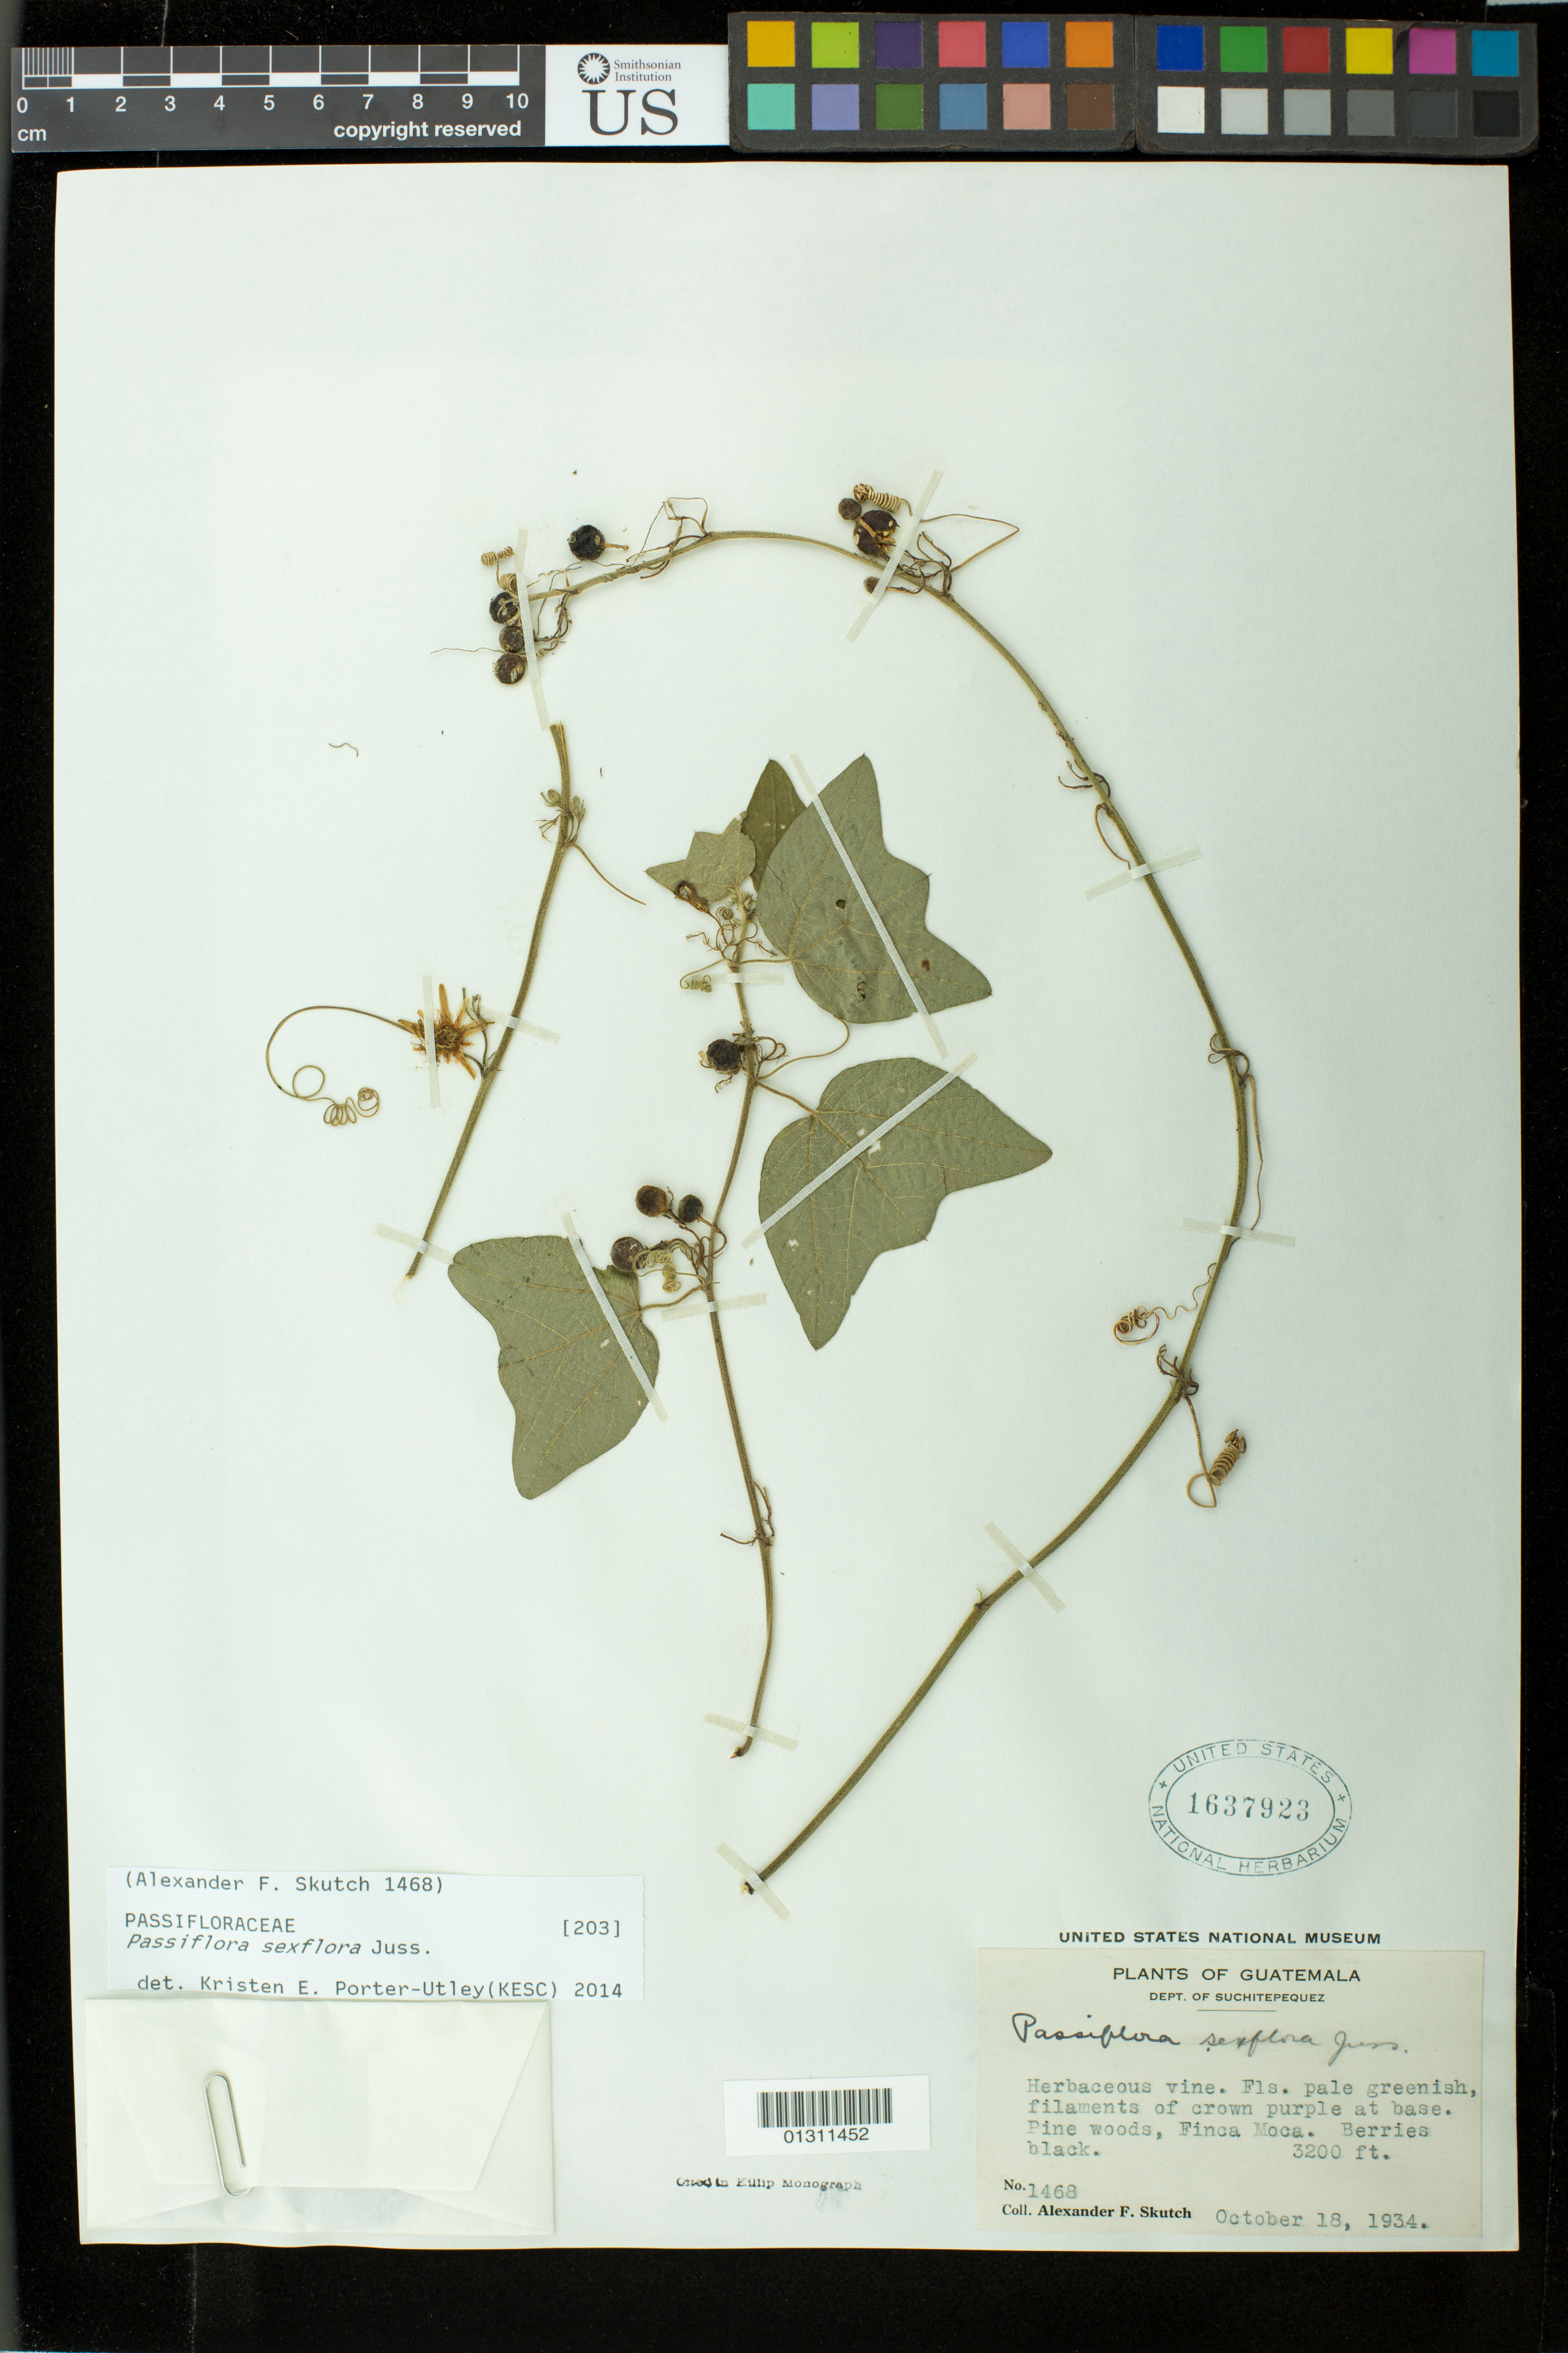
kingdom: Plantae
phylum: Tracheophyta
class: Magnoliopsida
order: Malpighiales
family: Passifloraceae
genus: Passiflora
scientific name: Passiflora sexflora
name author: Juss.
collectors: A. F. Skutch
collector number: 1468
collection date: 1934-10-18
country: Guatemala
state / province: Suchitepéquez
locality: Finca Moca.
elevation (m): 3200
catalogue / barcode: US 1637923